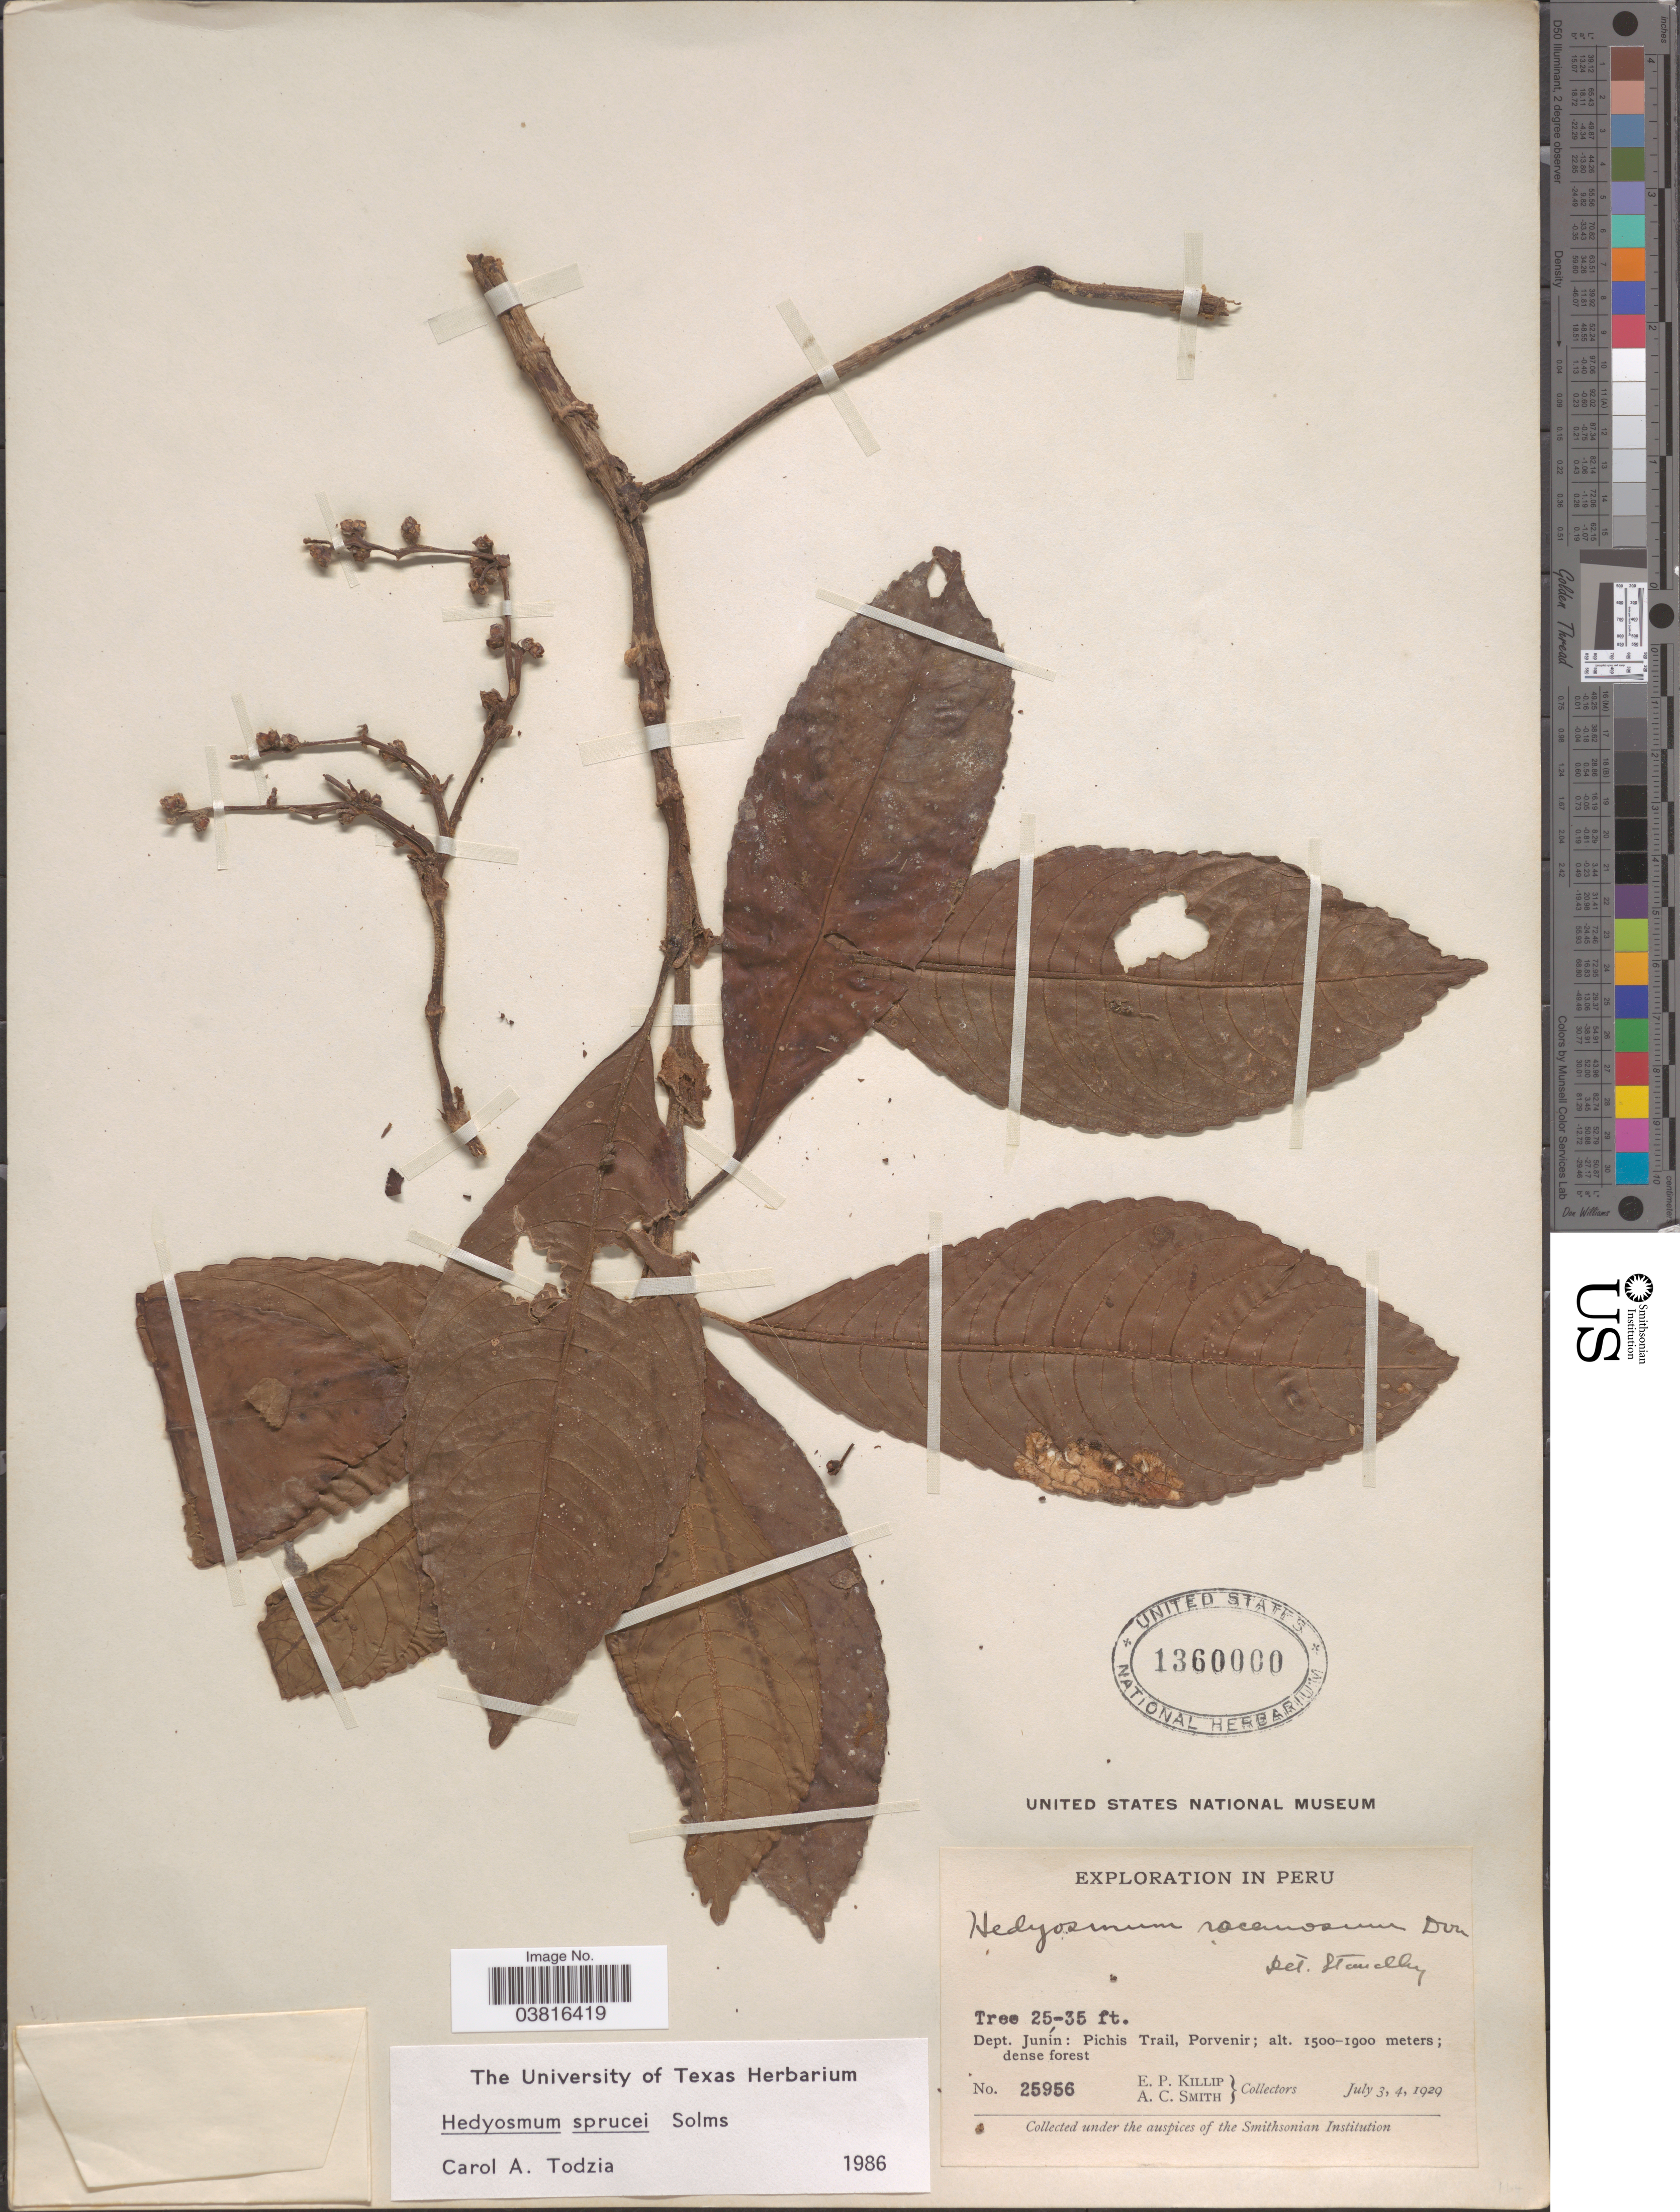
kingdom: Plantae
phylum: Tracheophyta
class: Magnoliopsida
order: Chloranthales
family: Chloranthaceae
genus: Hedyosmum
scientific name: Hedyosmum sprucei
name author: Solms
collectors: E. P. Killip & A. C. Smith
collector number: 25956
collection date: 1929-07-03/1929-07-04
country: Peru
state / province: Junín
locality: Dept. Junín: Pichis Trail, Porvenir.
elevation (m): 1500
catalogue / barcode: US 1360000